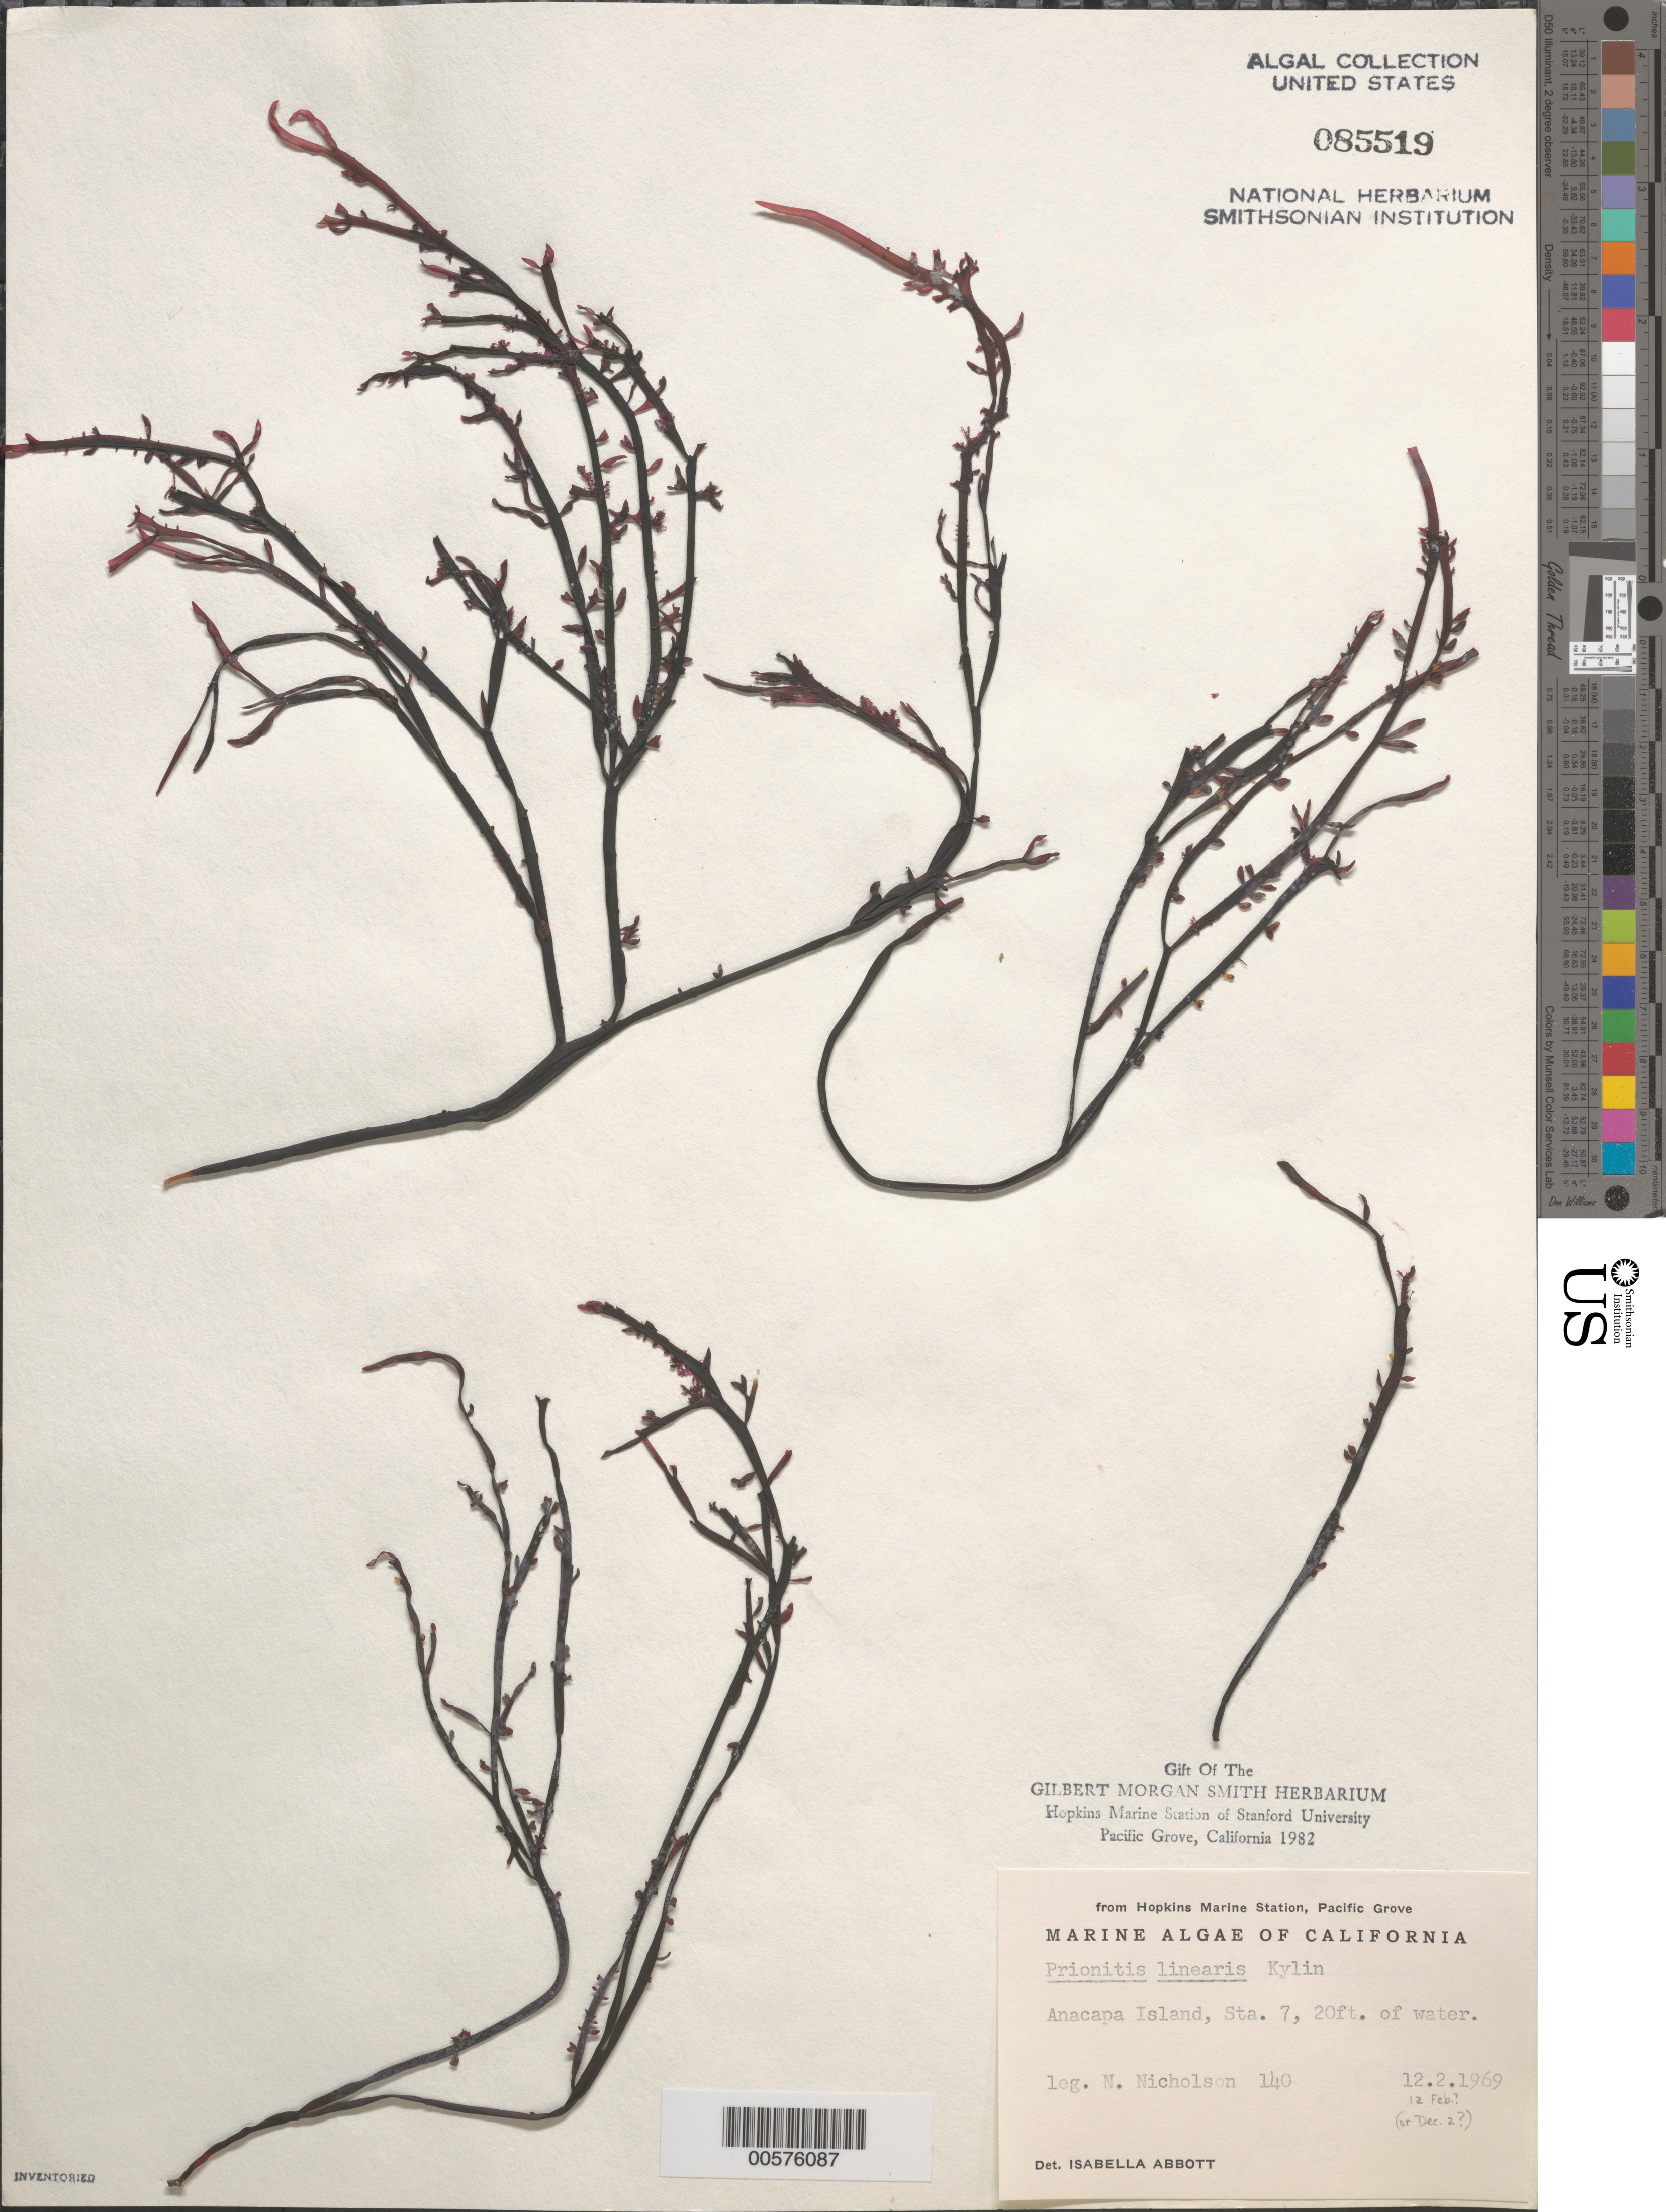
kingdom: Plantae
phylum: Rhodophyta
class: Florideophyceae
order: Cryptonemiales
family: Cryptonemiaceae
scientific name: Prionitis linearis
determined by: Abbott, Isabella A.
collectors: N. Nicholson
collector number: Nln 140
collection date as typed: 12 Feb 1969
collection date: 1969-02-12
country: United States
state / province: California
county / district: Ventura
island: Anacapa Island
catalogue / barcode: US 85519